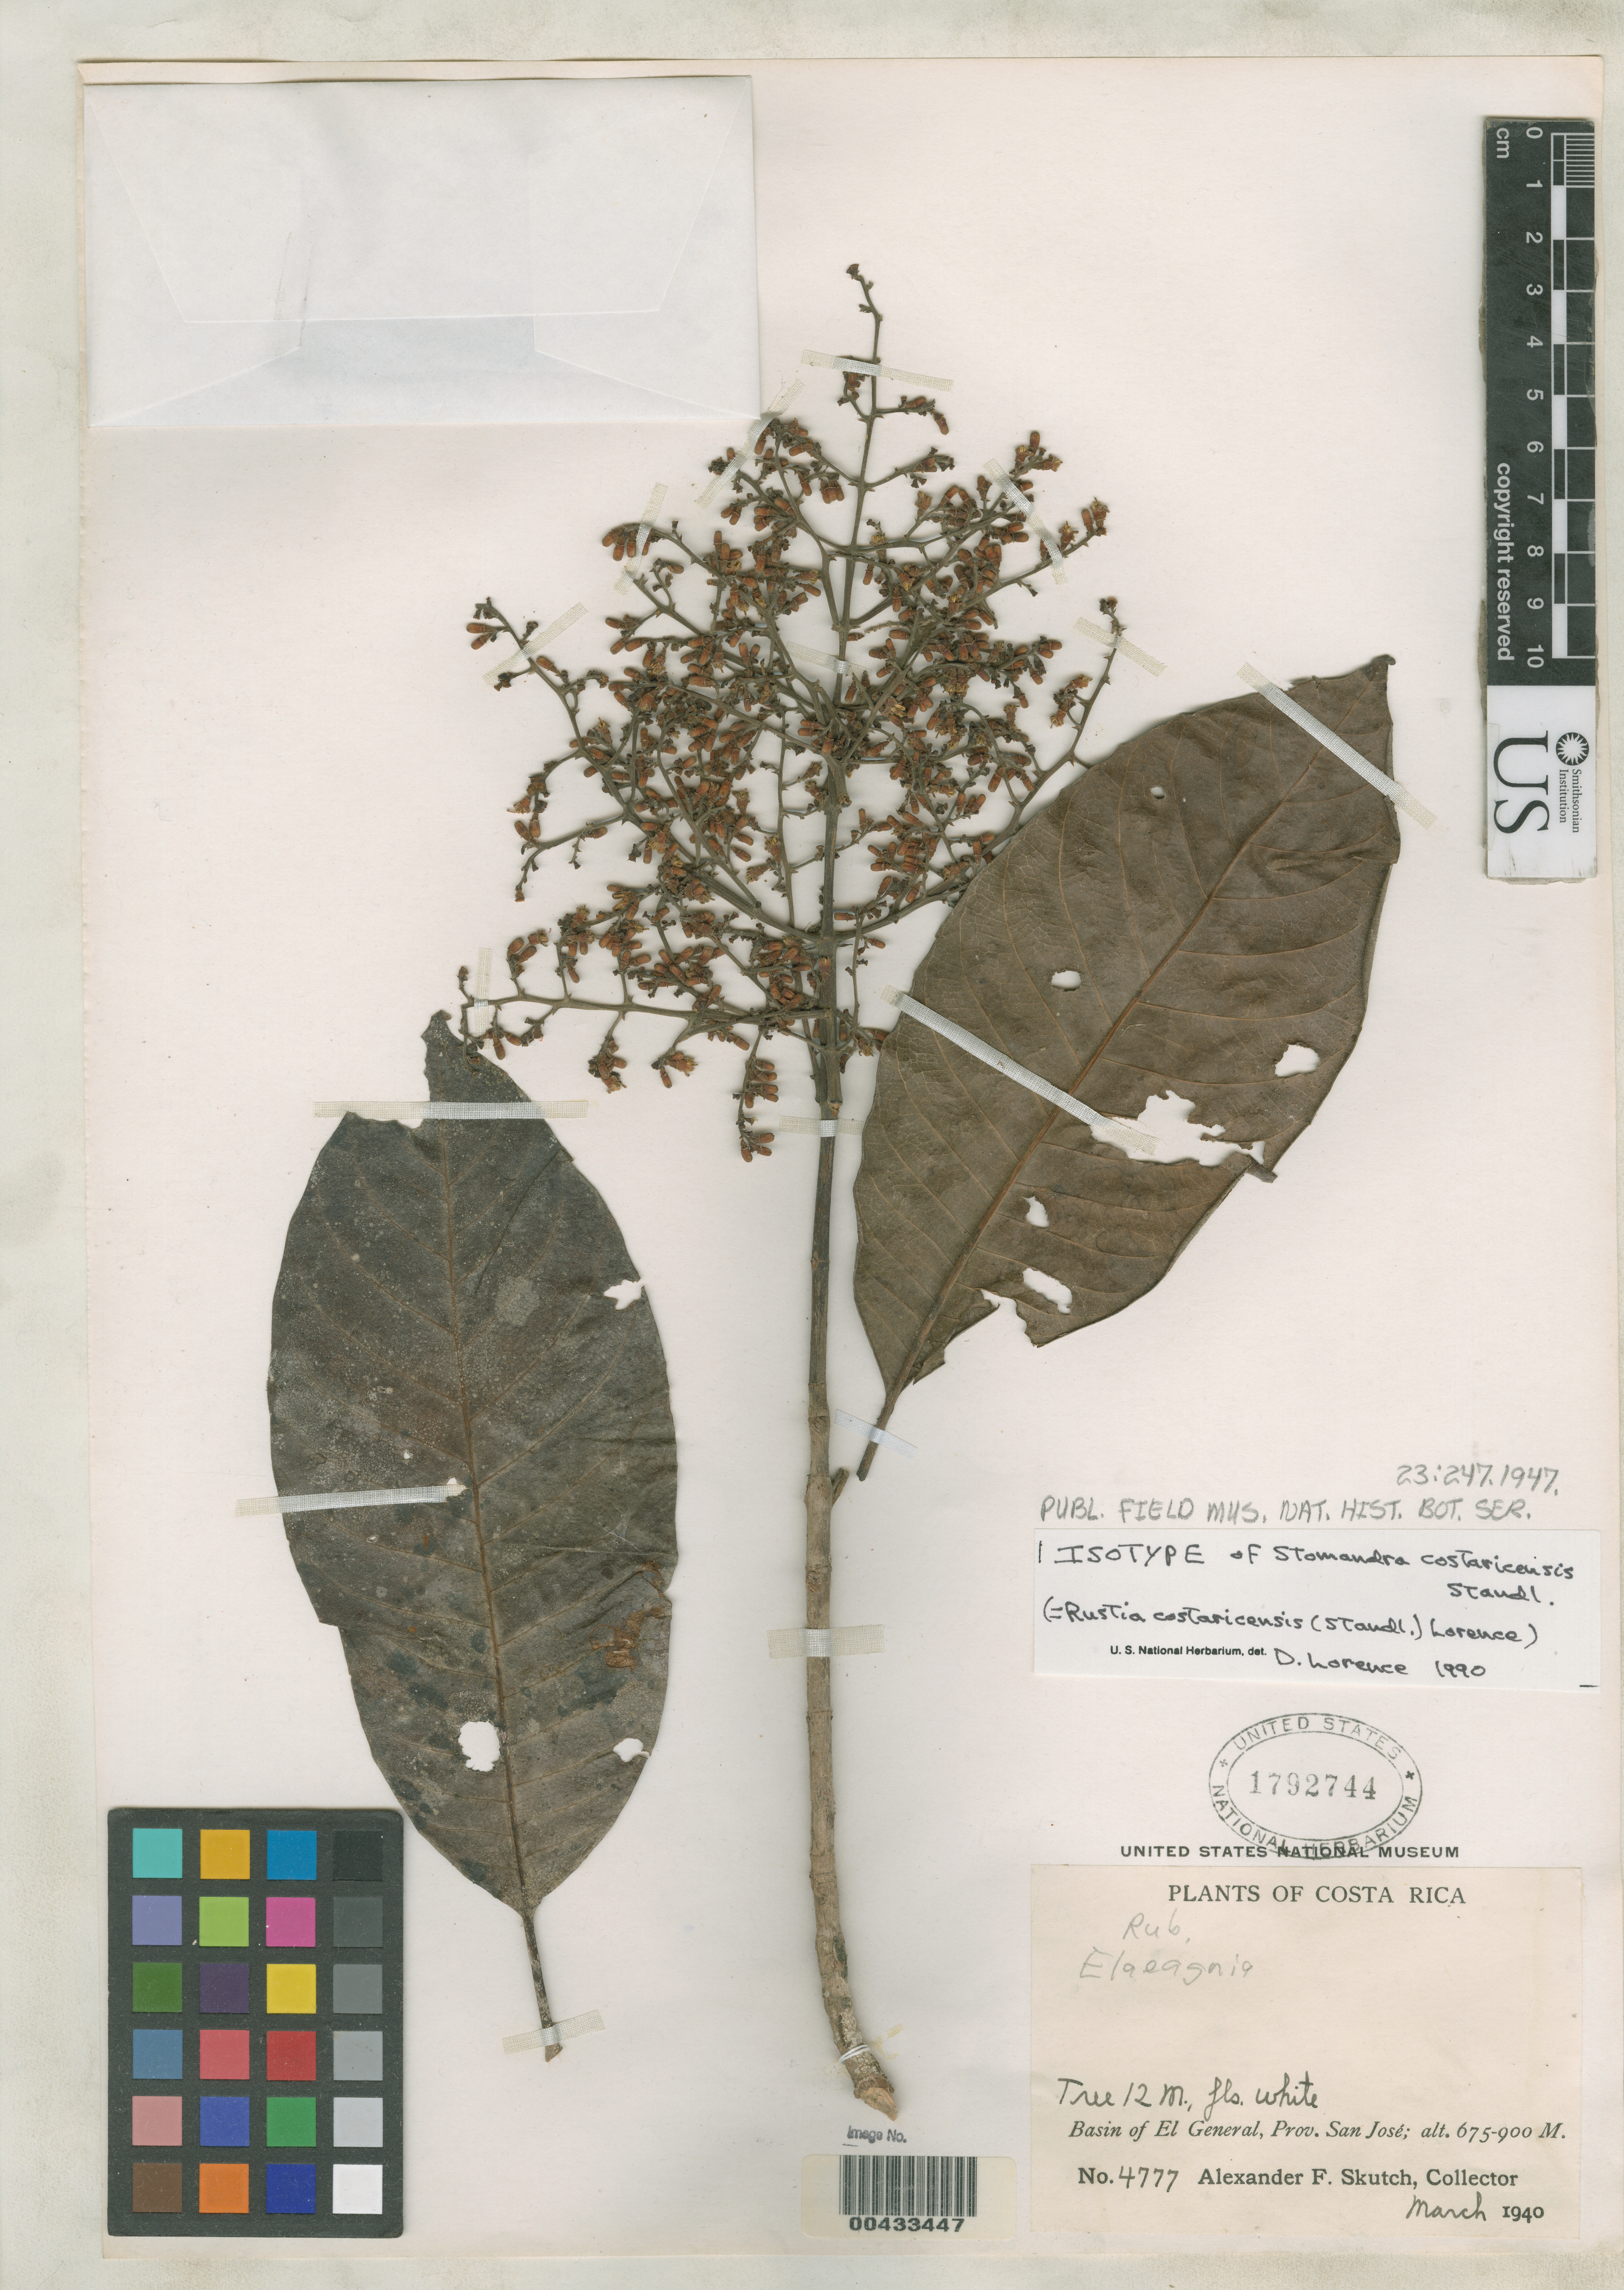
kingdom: Plantae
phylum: Tracheophyta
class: Magnoliopsida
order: Gentianales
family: Rubiaceae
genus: Stomandra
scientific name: Stomandra costaricensis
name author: Standl.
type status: Isotype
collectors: A. F. Skutch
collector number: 4777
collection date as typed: Mar 1940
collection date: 1940-03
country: Costa Rica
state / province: San José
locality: Basin of El General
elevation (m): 675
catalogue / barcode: US 1792744